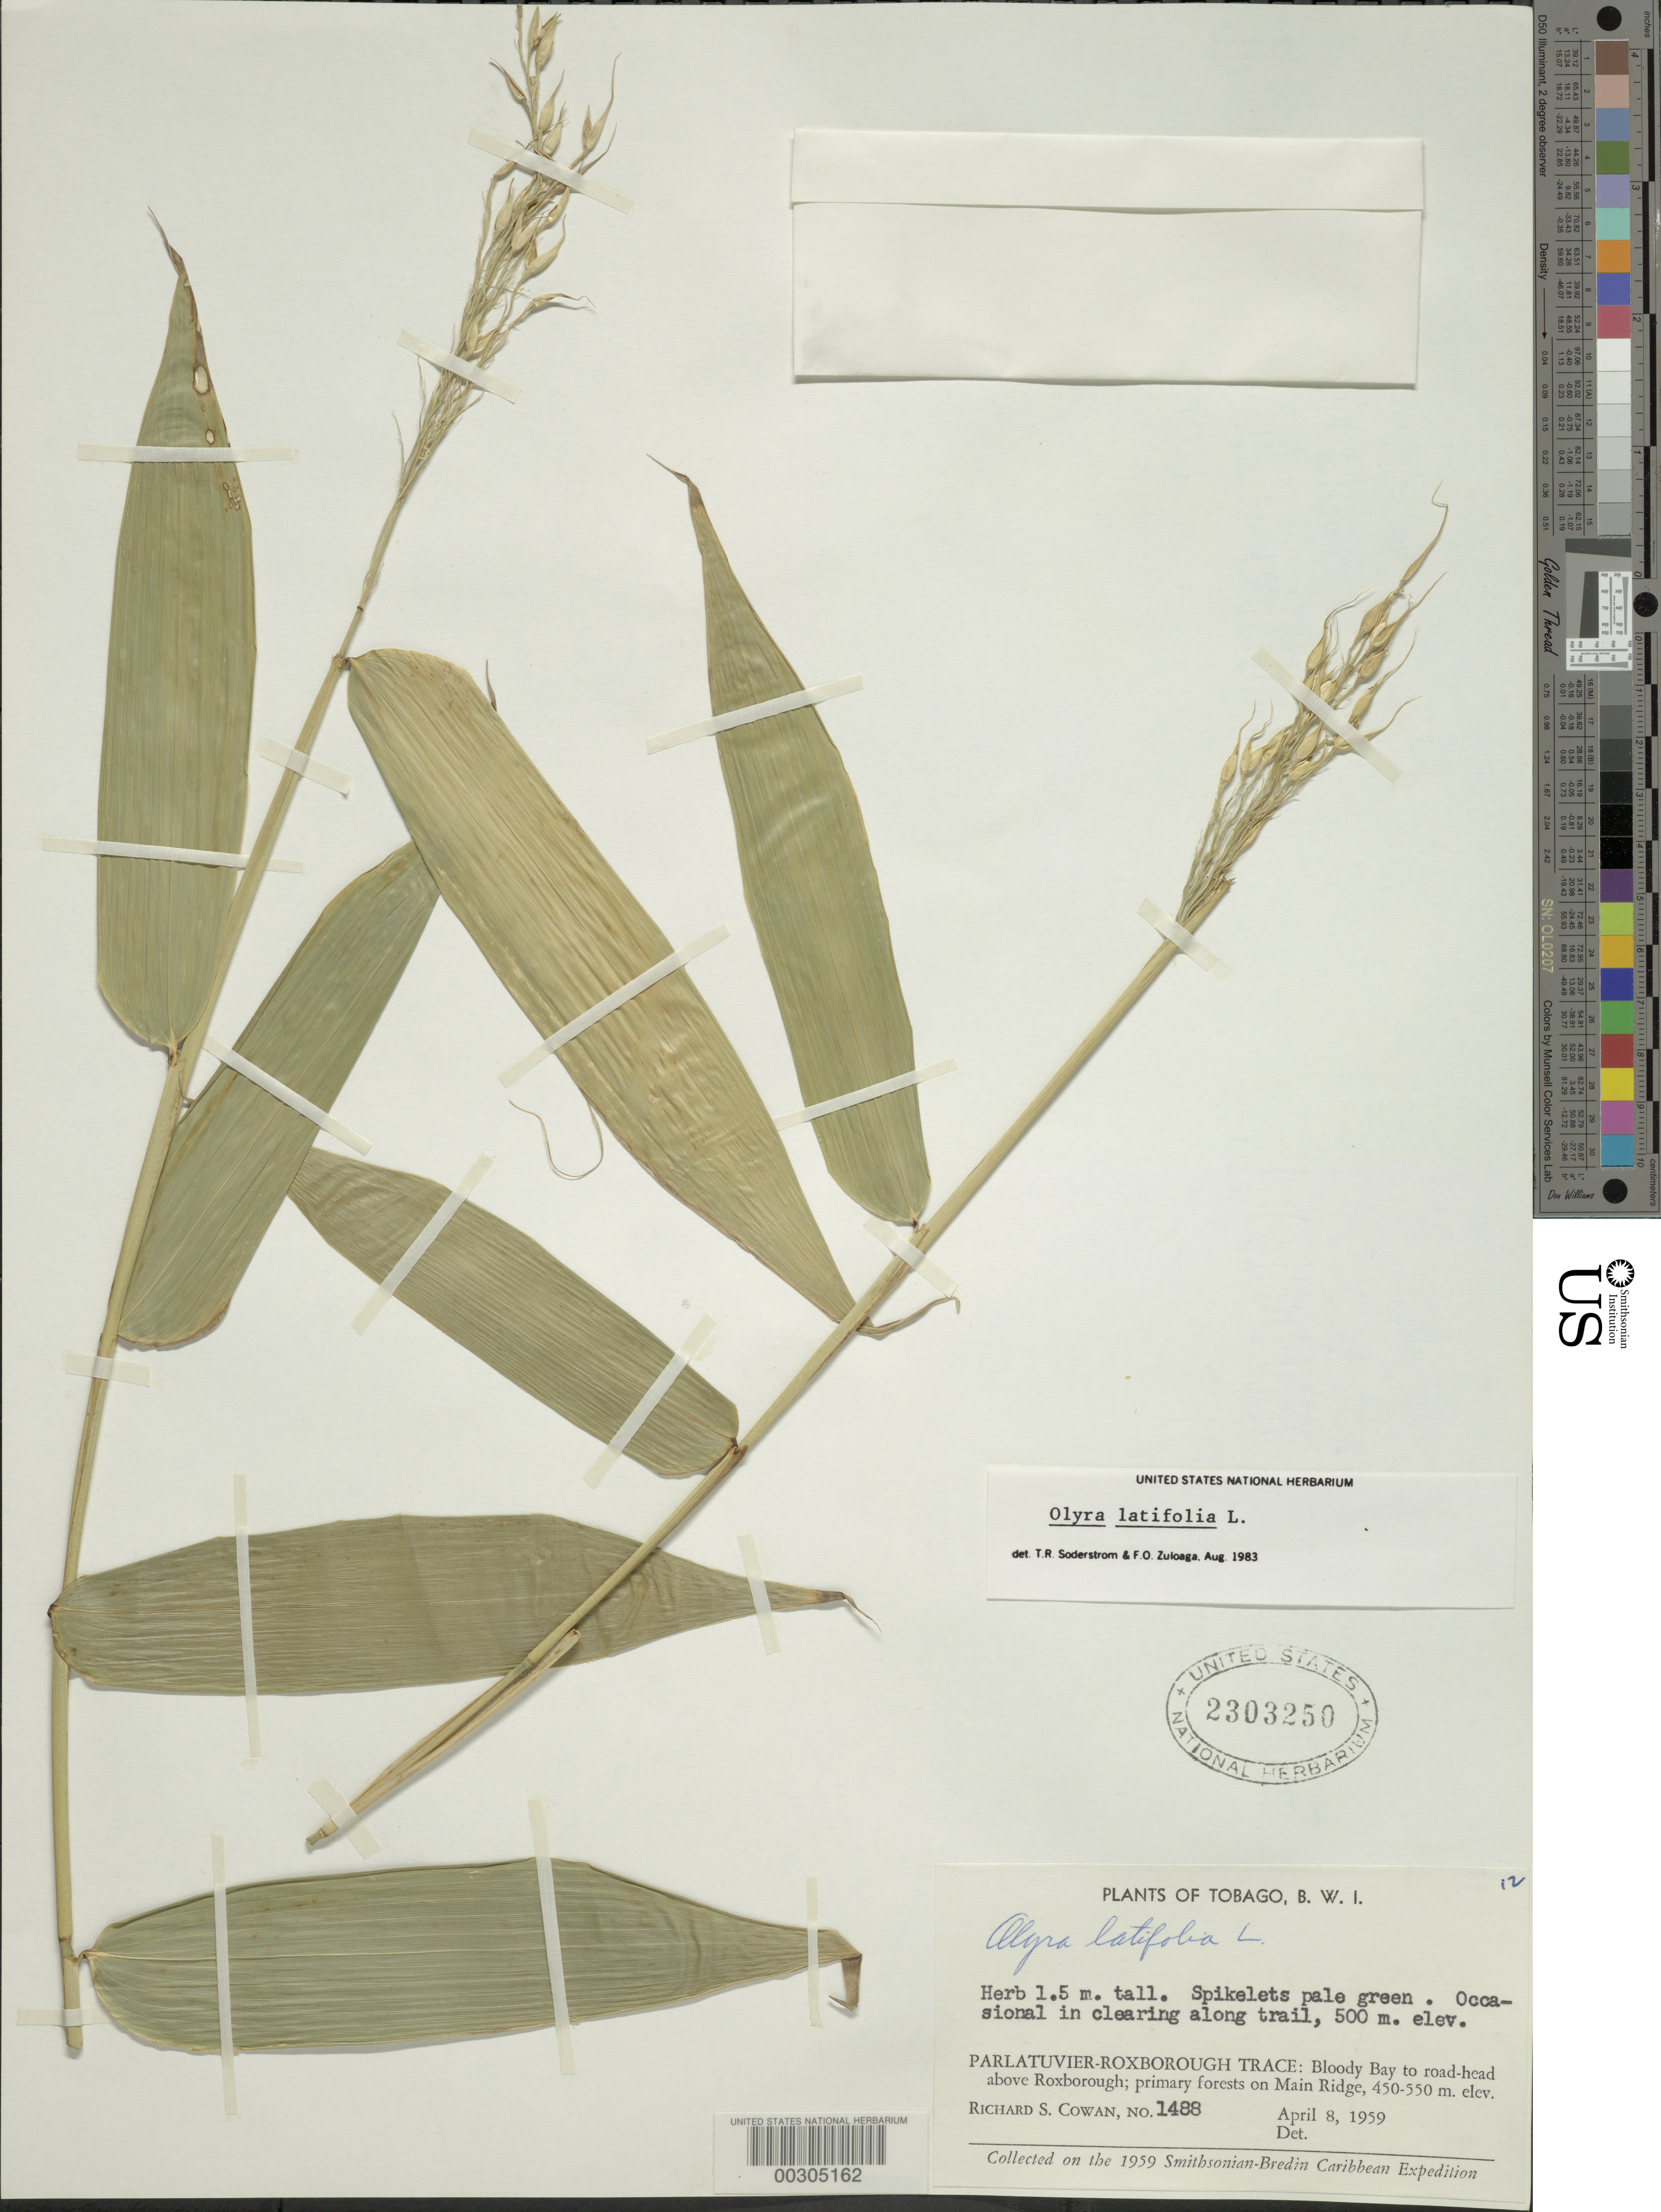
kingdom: Plantae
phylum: Tracheophyta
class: Liliopsida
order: Poales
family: Poaceae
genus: Olyra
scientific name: Olyra latifolia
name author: L.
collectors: R. S. Cowan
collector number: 1488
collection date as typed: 08 Apr 1959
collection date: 1959-04-08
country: Trinidad and Tobago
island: Tobago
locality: Parlatuvier-roxborough trace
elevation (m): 450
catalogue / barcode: US 2303250